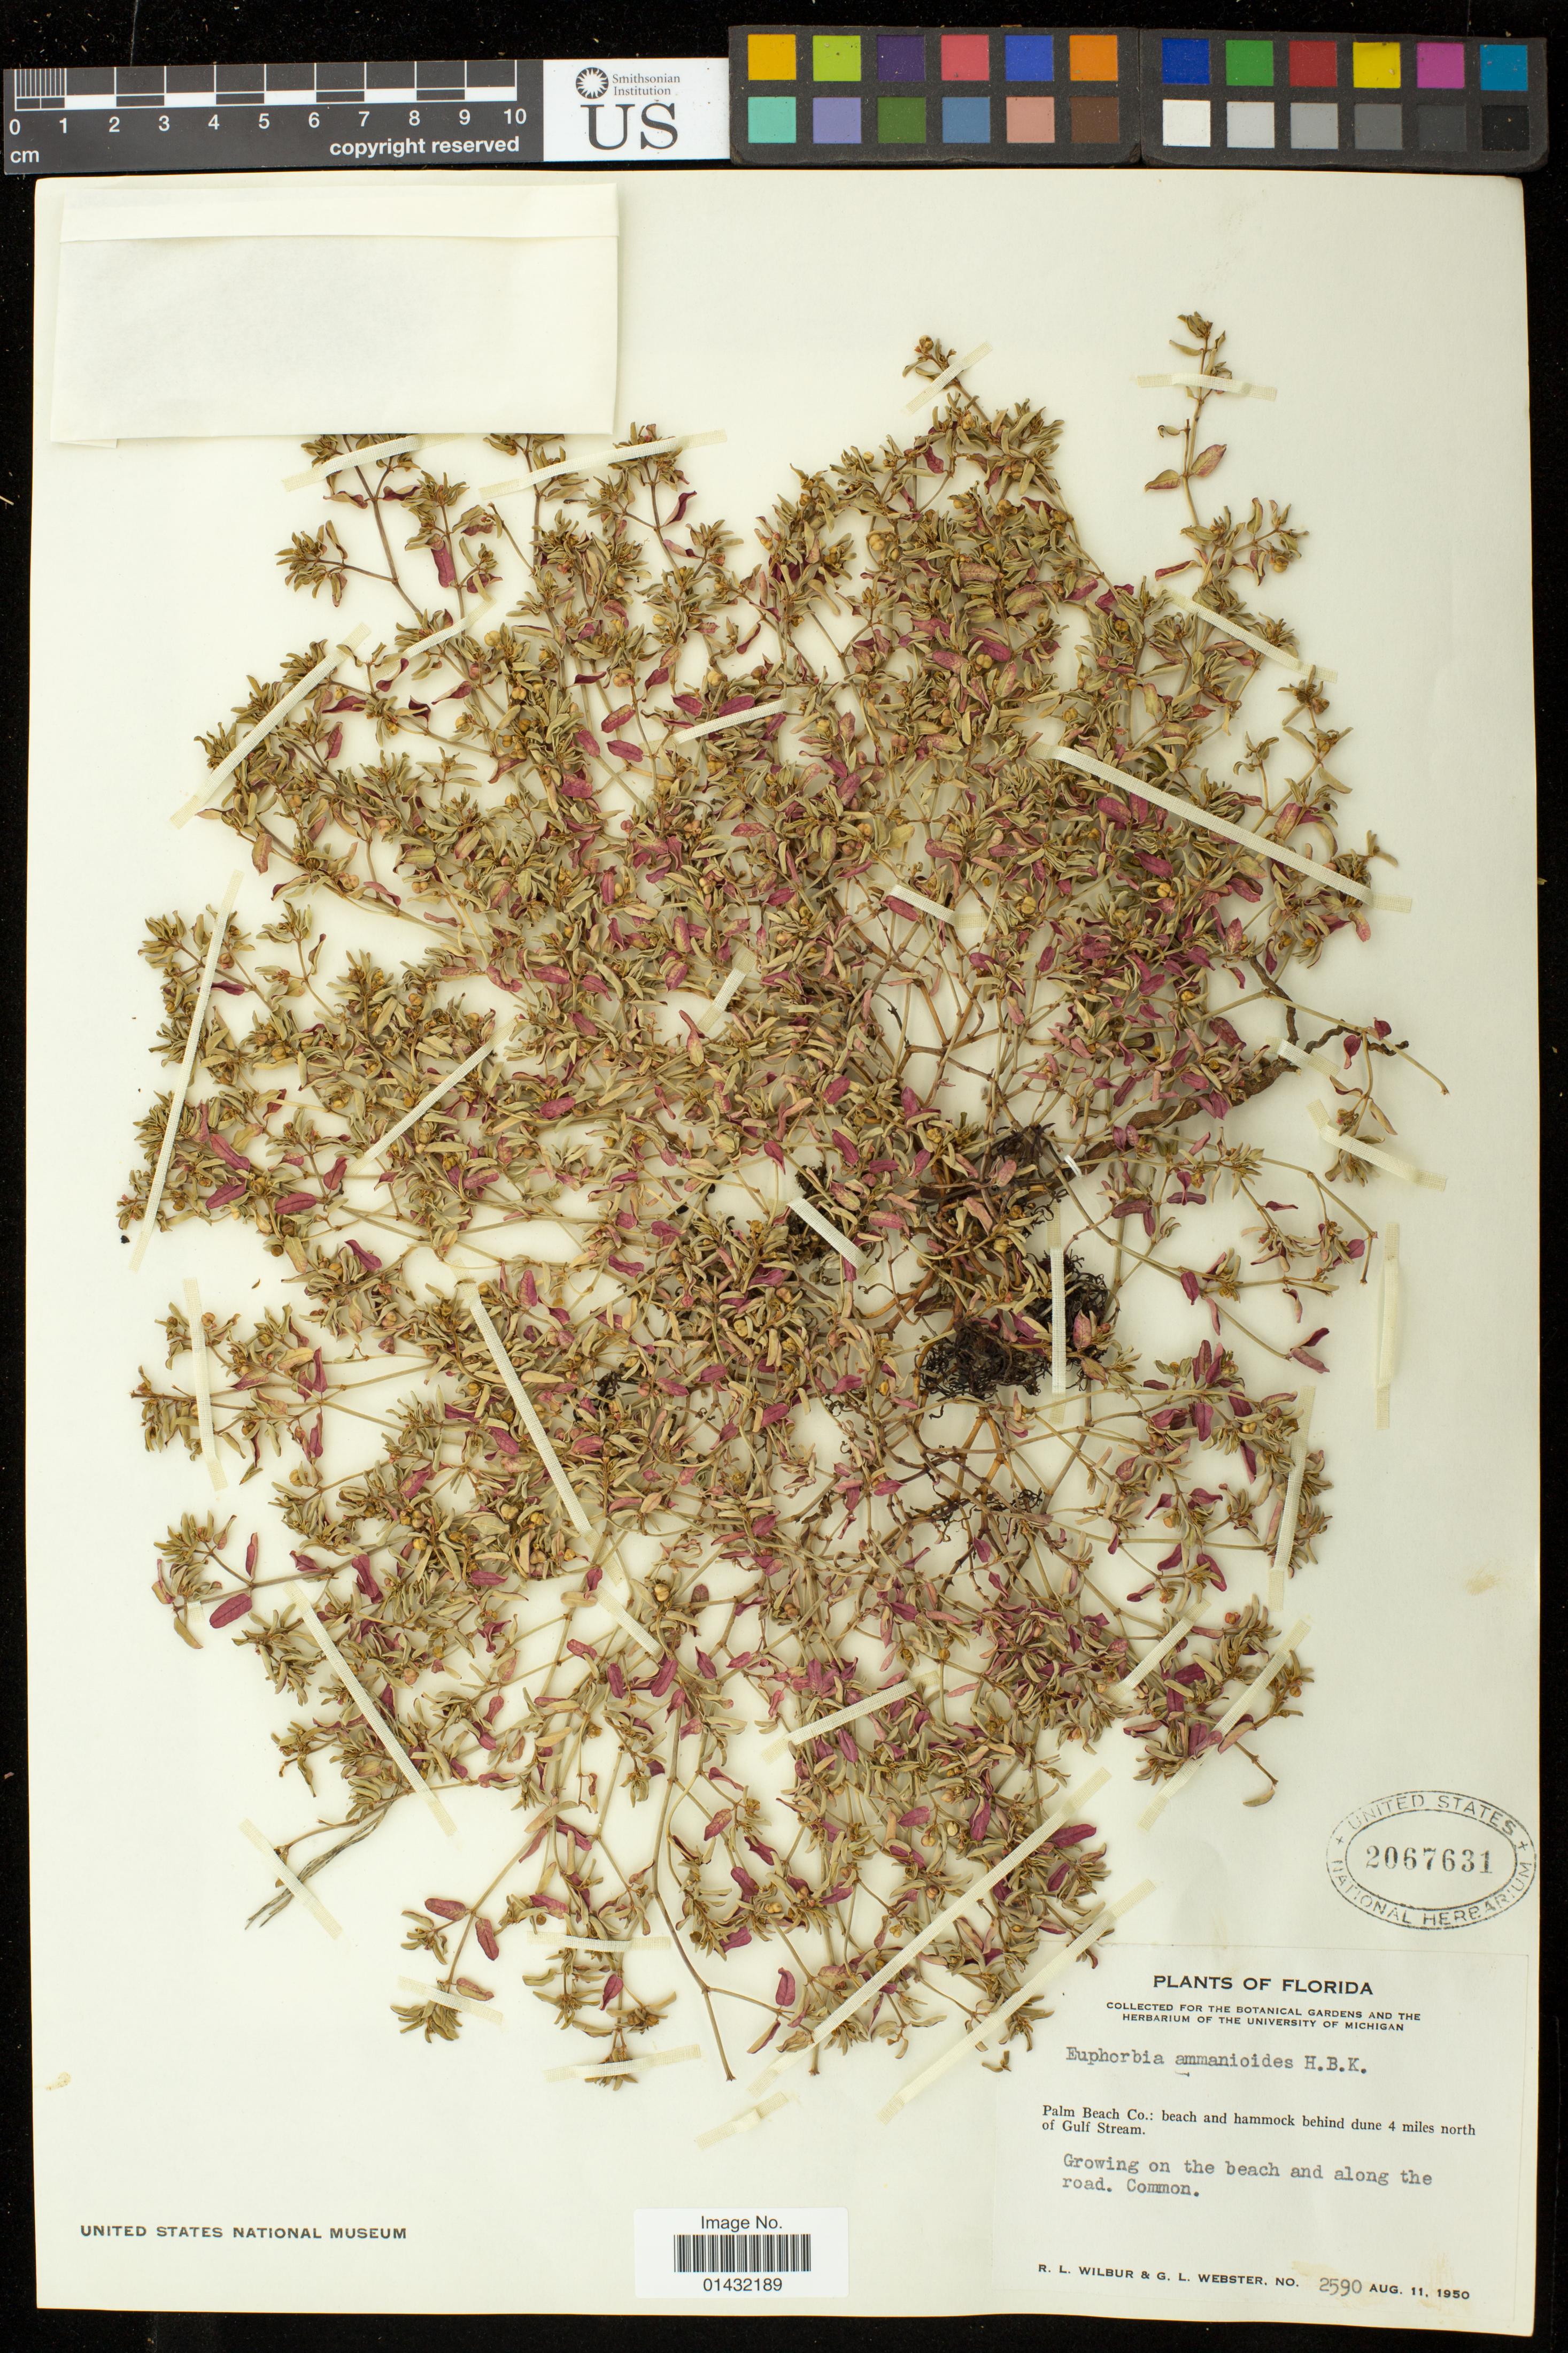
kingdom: Plantae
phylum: Tracheophyta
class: Magnoliopsida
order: Malpighiales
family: Euphorbiaceae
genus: Euphorbia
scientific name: Euphorbia bombensis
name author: Jacq.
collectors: R. L. Wilbur & G. L. Webster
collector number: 2590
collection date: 1950-08-11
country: United States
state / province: Florida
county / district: Palm Beach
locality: Beach and hammock behind dune 4 miles north of Gulf Stream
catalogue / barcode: US 2067631